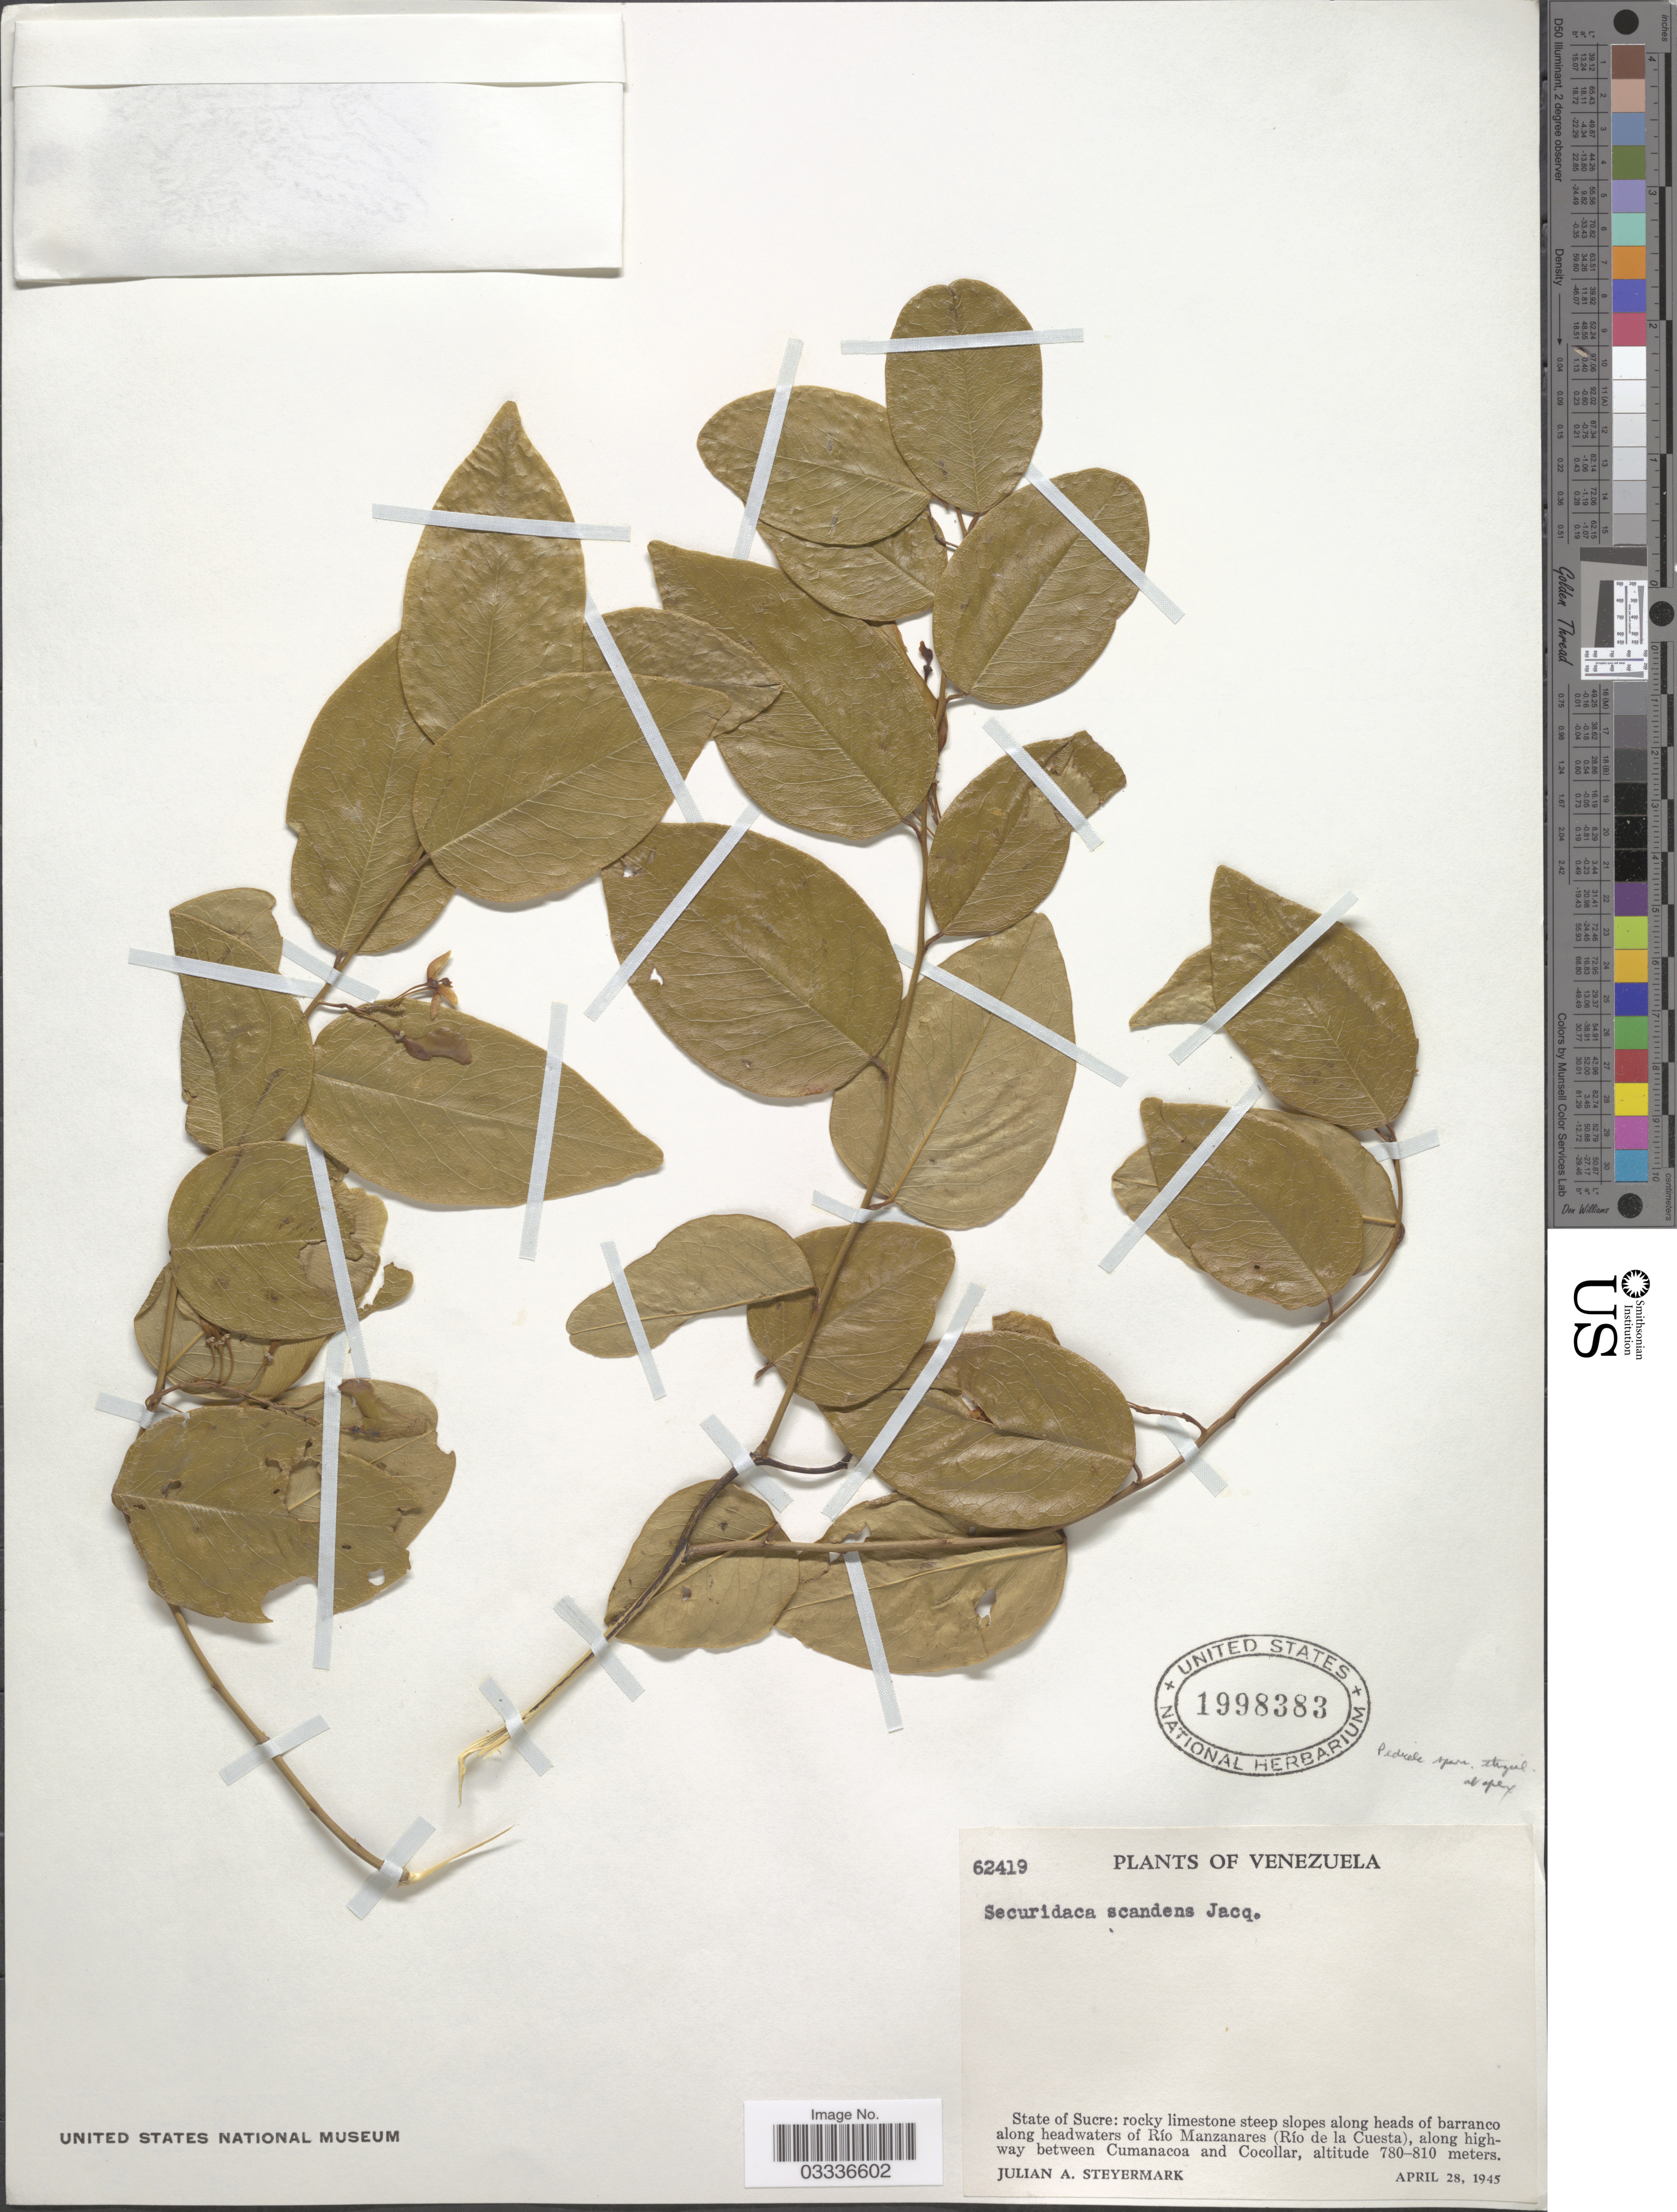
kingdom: Plantae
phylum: Tracheophyta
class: Magnoliopsida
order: Fabales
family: Polygalaceae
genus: Securidaca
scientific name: Securidaca scandens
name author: Jacq.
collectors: J. Steyermark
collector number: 62419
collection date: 1945-04-28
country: Venezuela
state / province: Sucre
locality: Along headwaters of Río Manzanares (Río de la Cuesta), along highway between Cumanacoa and Cocollar.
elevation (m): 780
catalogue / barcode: US 1998383